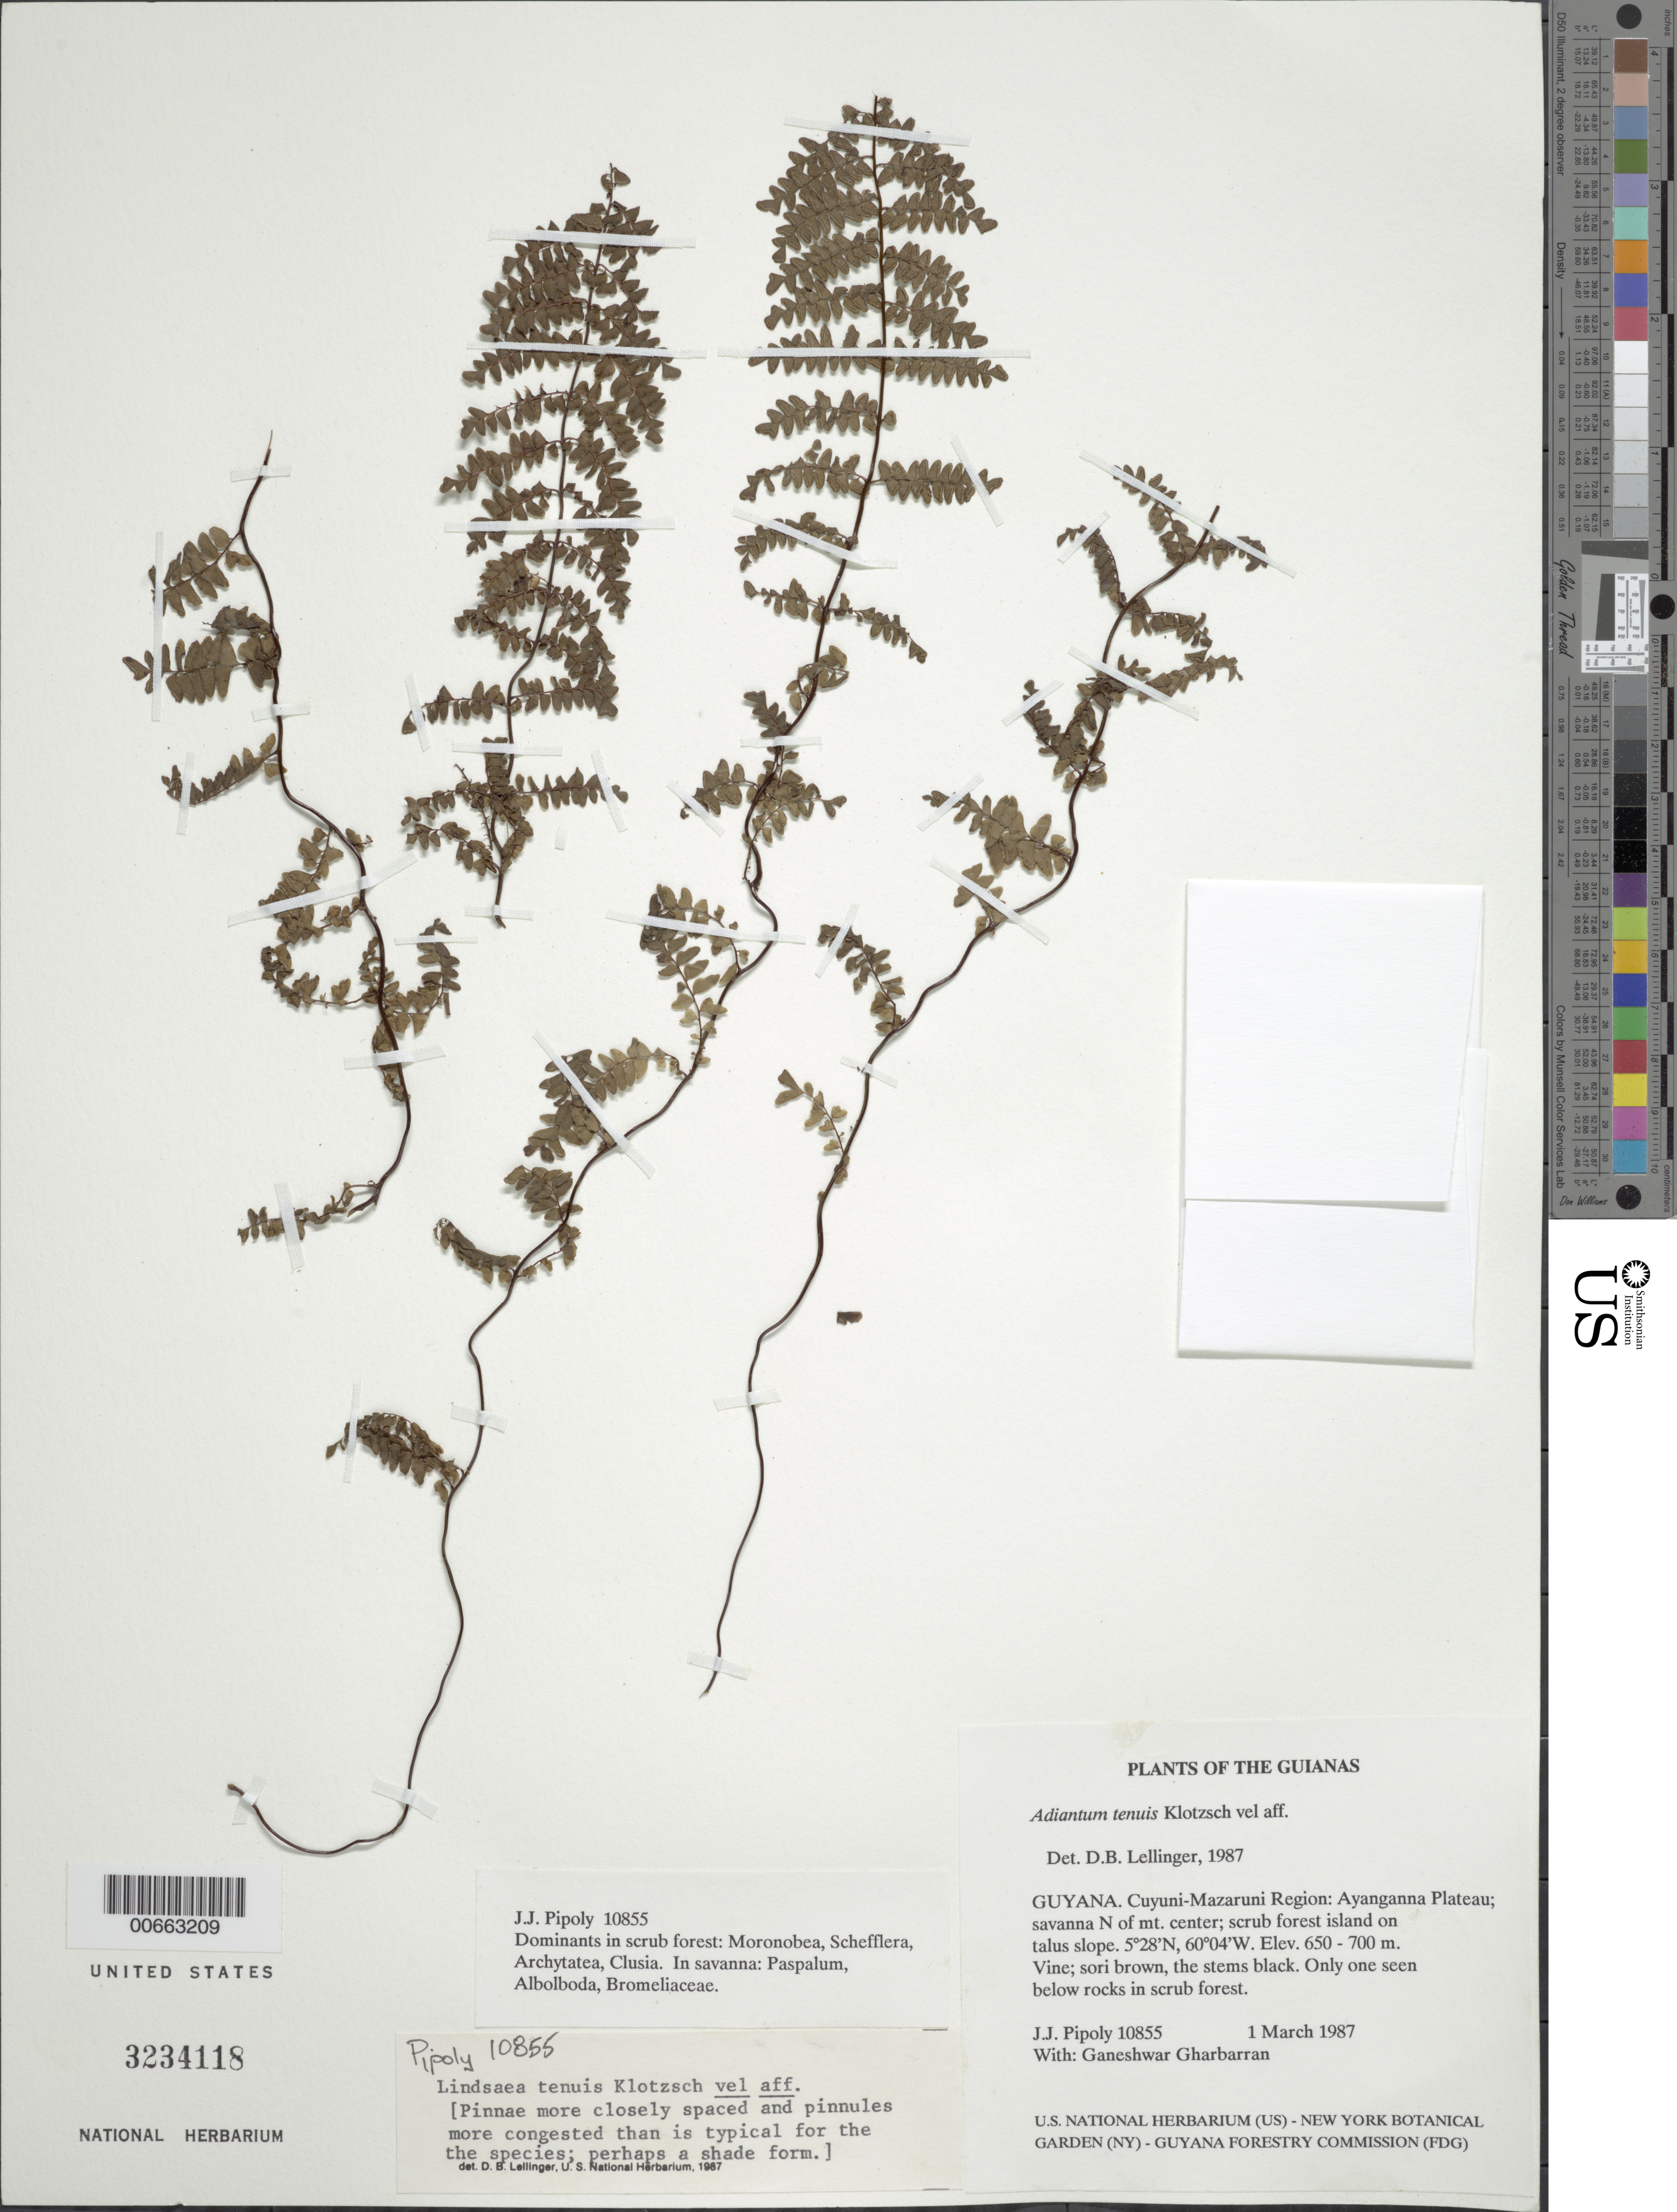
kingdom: Plantae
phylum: Tracheophyta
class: Polypodiopsida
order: Polypodiales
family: Lindsaeaceae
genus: Lindsaea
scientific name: Lindsaea tenuis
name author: Klotzsch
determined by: Lellinger, David B., (BOT), Smithsonian Institution - National Museum of Natural History (UNITED STATES)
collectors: J. J. Pipoly & G. Gharbarran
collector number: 10855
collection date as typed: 1 March 1987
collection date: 1987-03-01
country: Guyana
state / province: Cuyuni-Mazaruni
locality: Ayanganna Plateau, N of mountain center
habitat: Savanna with scrub forest island on talus slope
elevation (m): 650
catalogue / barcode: US 3234118